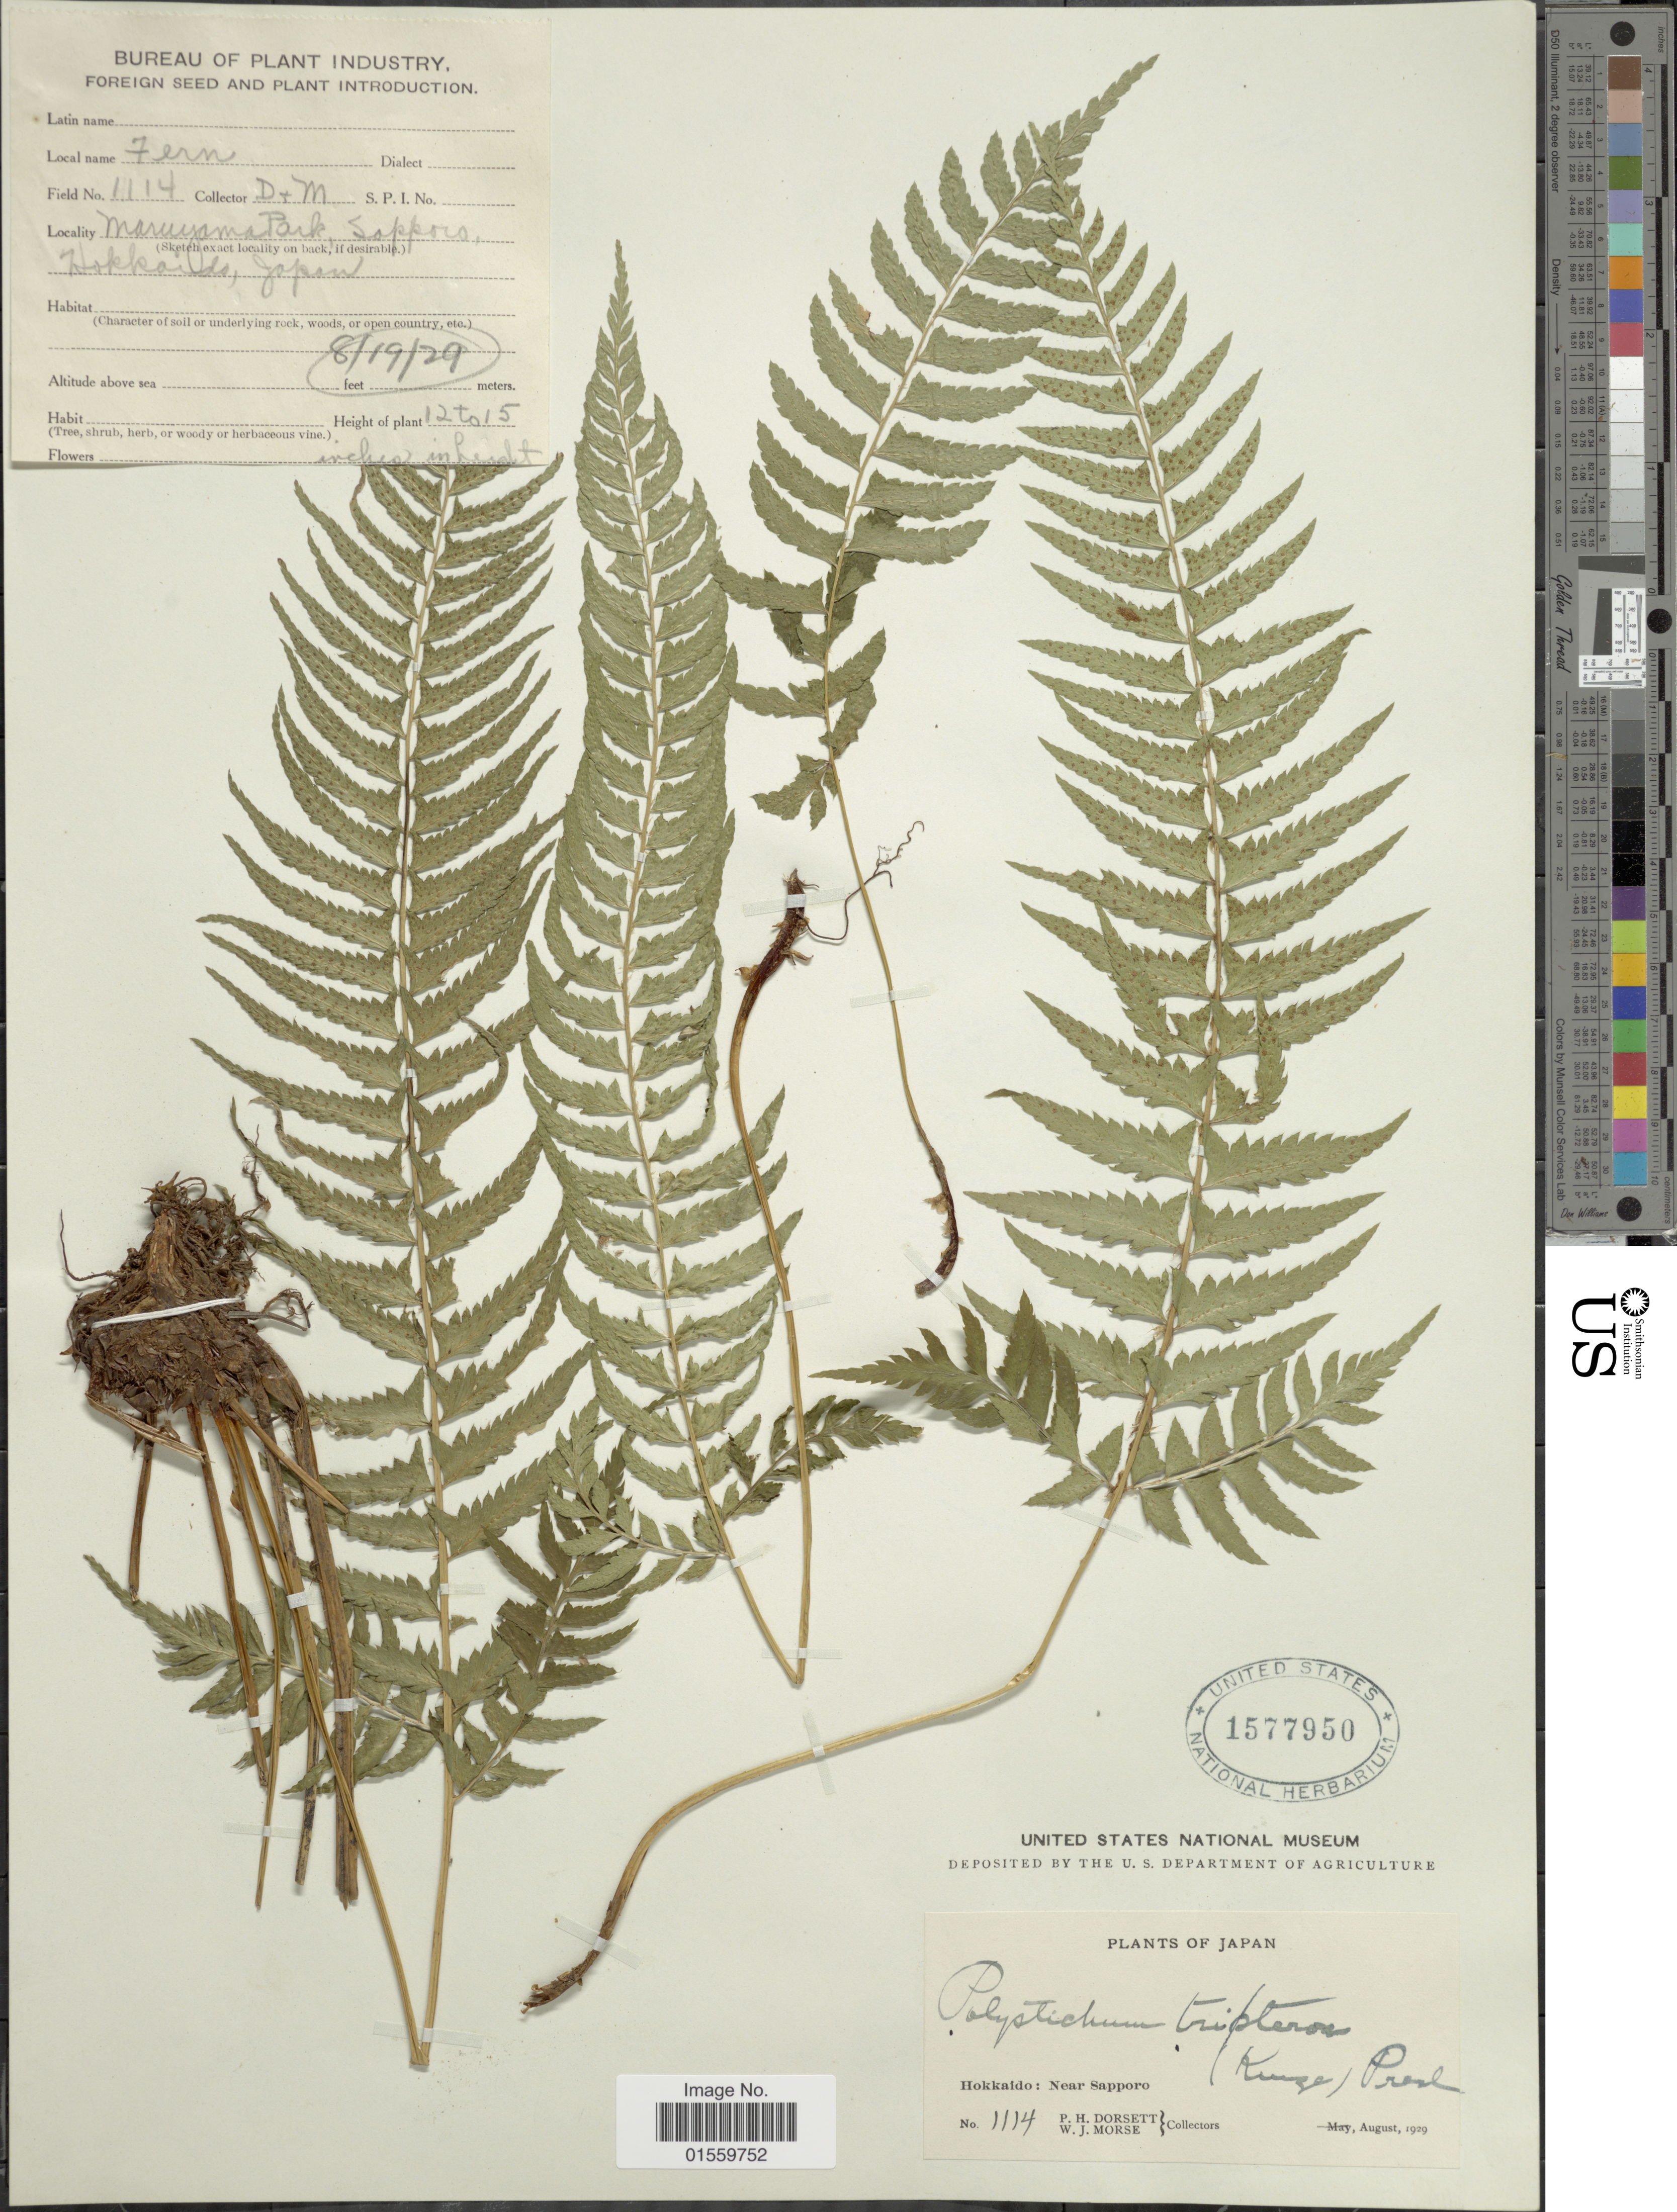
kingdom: Plantae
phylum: Tracheophyta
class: Polypodiopsida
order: Polypodiales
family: Dryopteridaceae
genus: Polystichum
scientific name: Polystichum tripteron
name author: (Kunze) C. Presl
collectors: P. H. Dorsett & W. J. Morse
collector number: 1114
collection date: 1929-08-19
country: Japan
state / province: Hokkaidō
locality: Hokkaido: Near Sapporo, Maruyama Park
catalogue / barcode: US 1577950